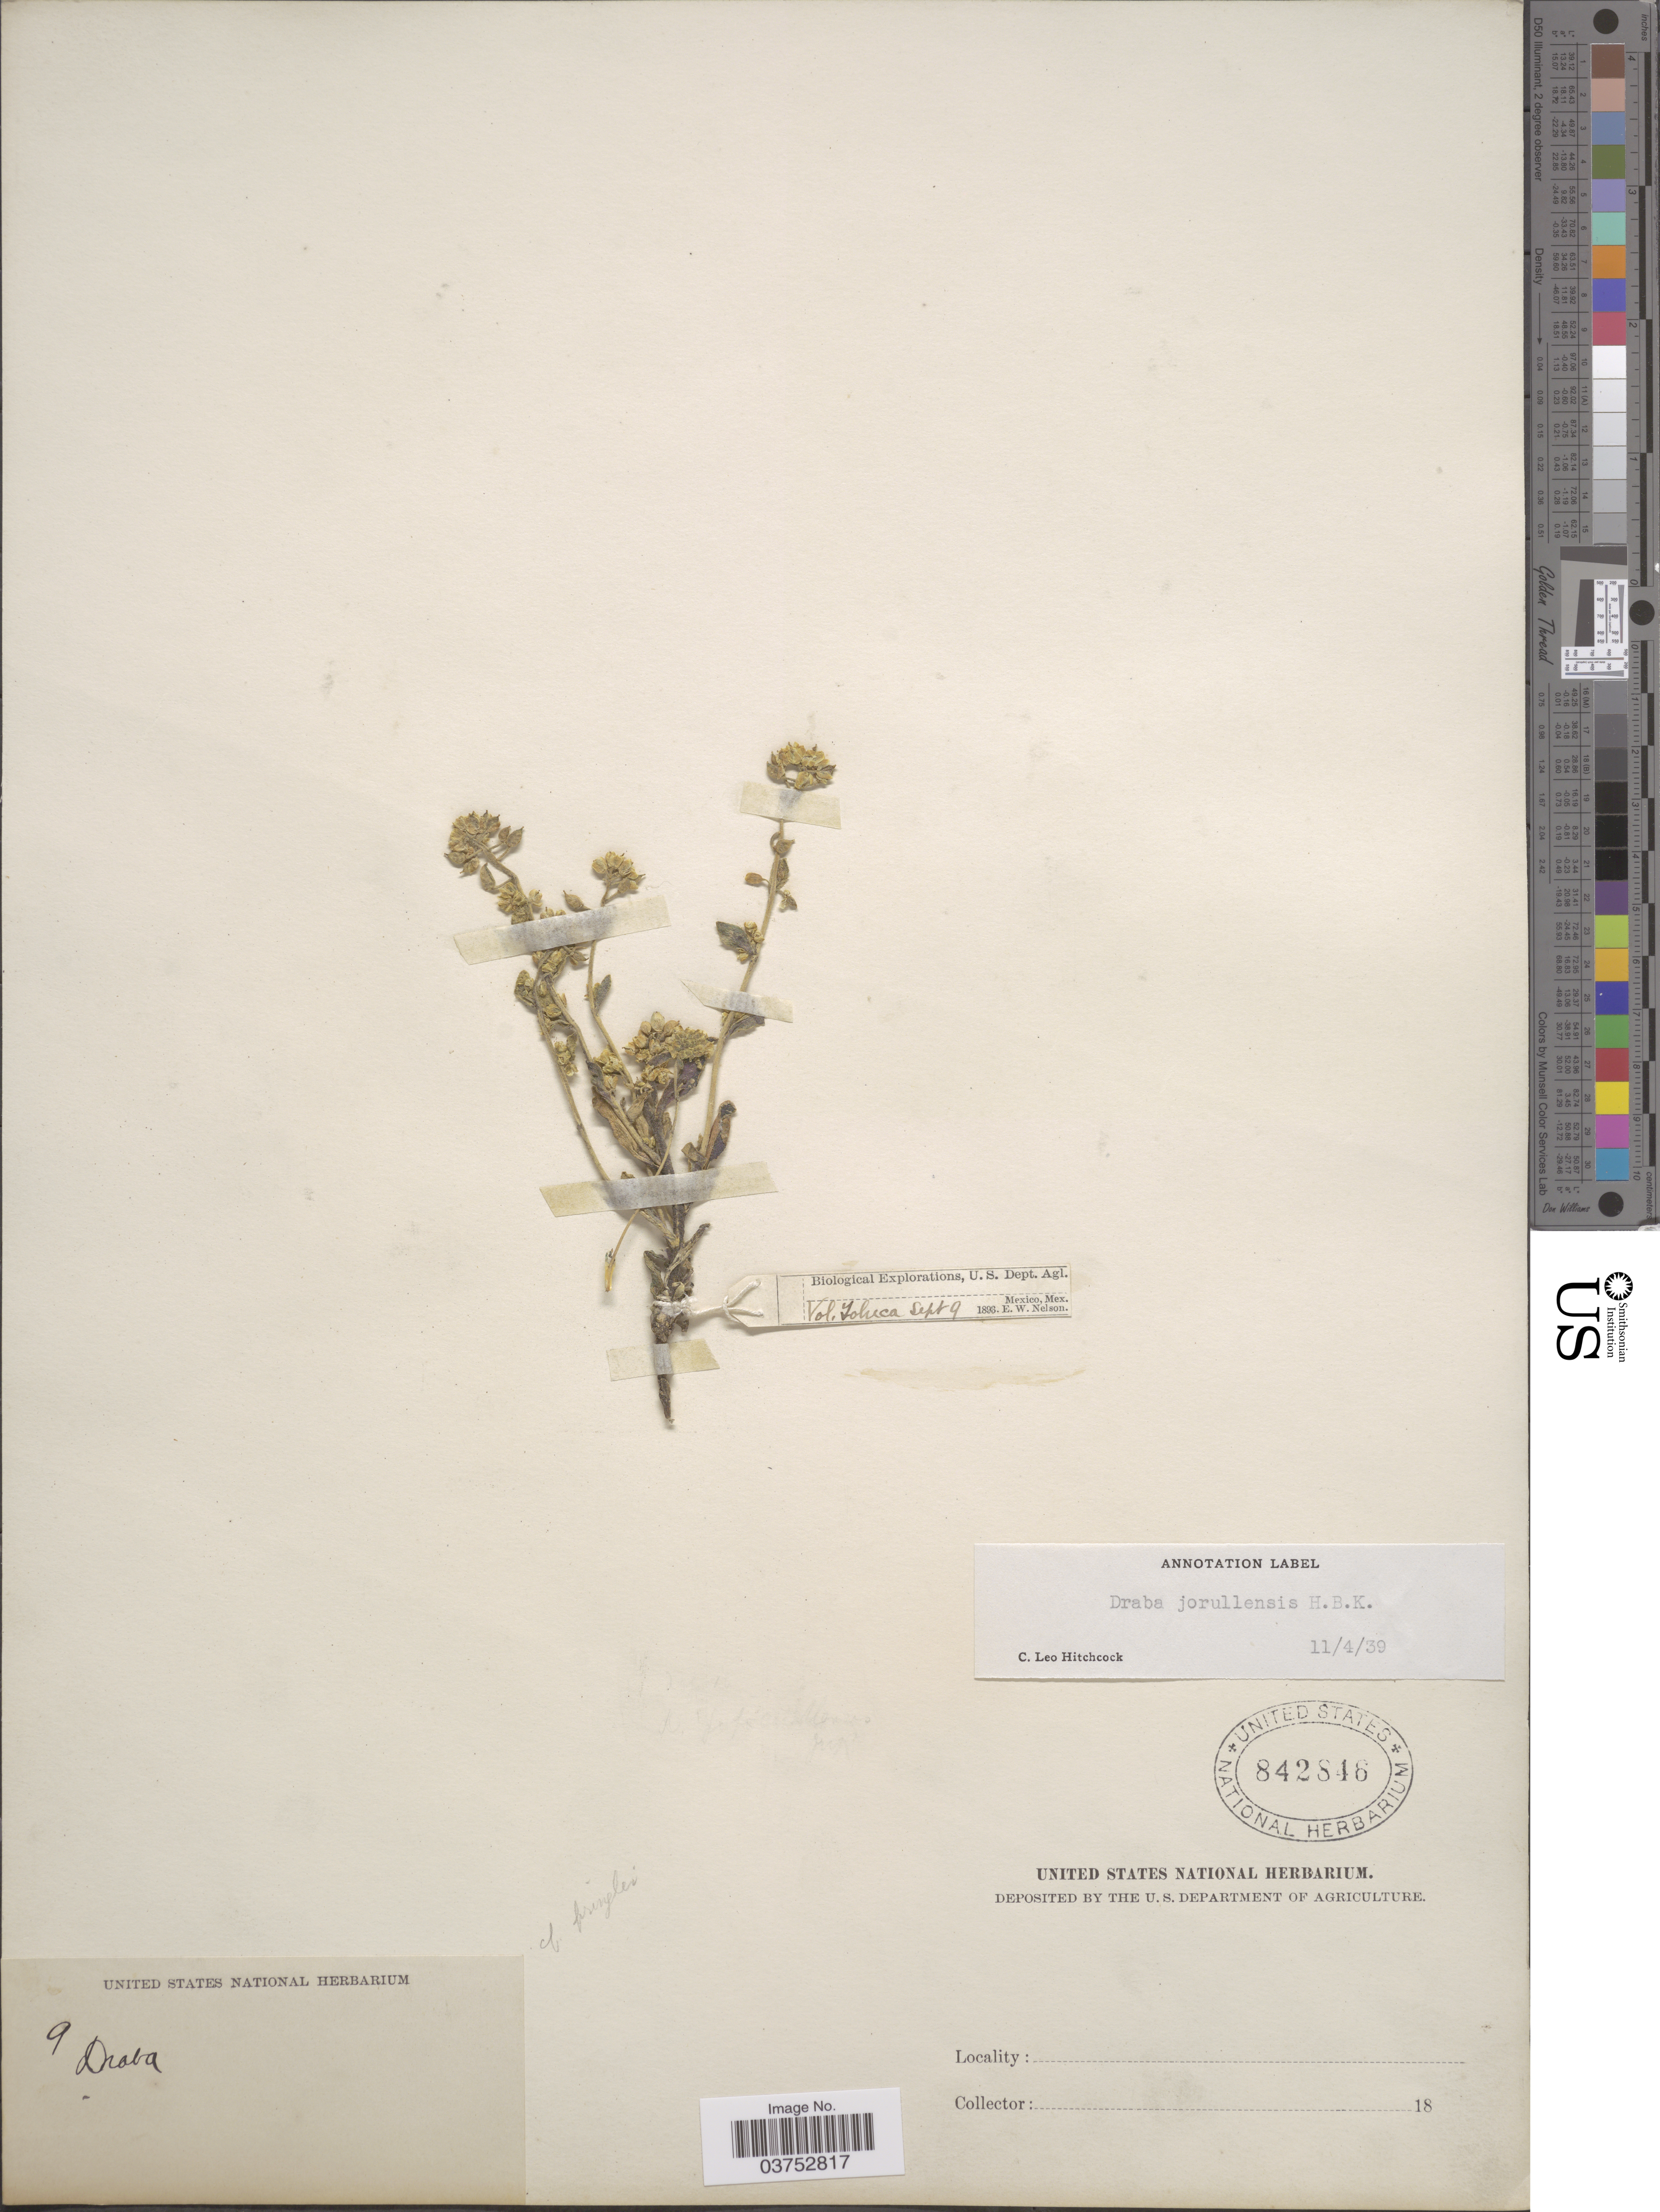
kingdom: Plantae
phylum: Tracheophyta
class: Magnoliopsida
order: Brassicales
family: Brassicaceae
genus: Draba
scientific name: Draba jorullensis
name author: Kunth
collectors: E. W. Nelson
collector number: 9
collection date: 1893-09-09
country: Mexico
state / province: México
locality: Vol. Toluca.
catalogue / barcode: US 842846